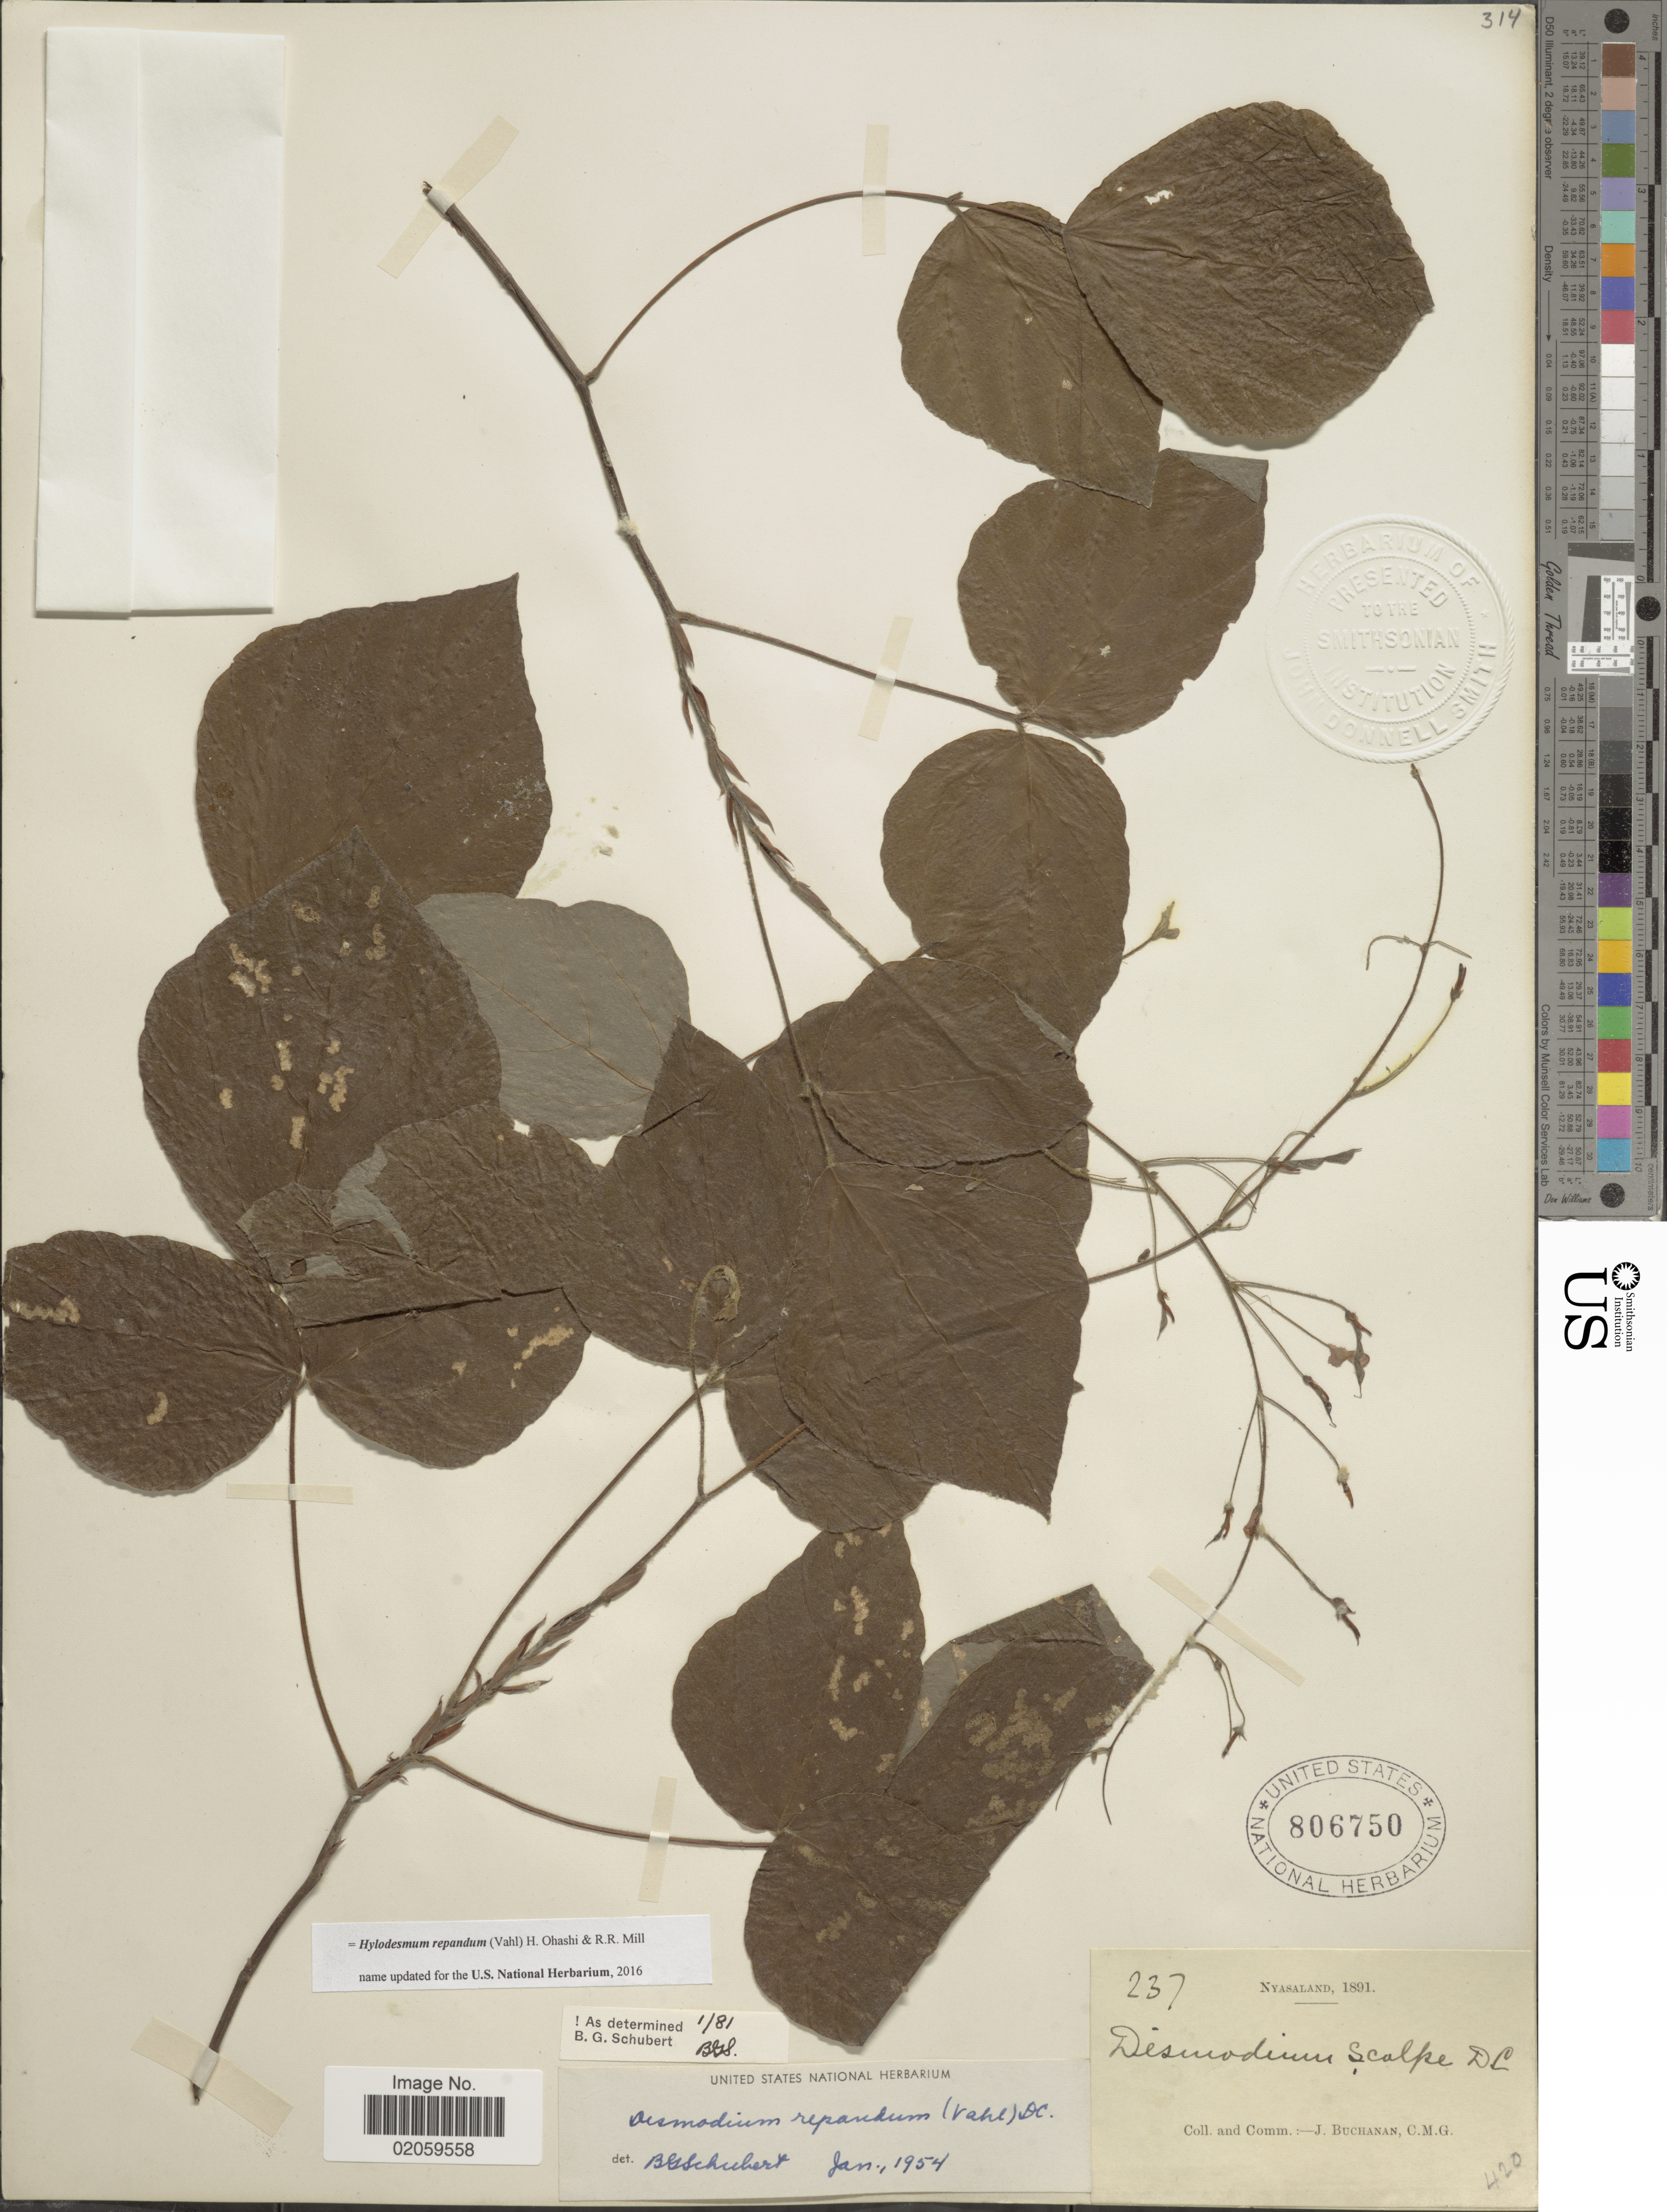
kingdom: Plantae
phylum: Tracheophyta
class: Magnoliopsida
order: Fabales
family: Fabaceae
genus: Hylodesmum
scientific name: Hylodesmum repandum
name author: (Vahl) H. Ohashi & R.R. Mill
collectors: J. Buchanan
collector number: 237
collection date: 1891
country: Malawi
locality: Nyasaland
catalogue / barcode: US 806750